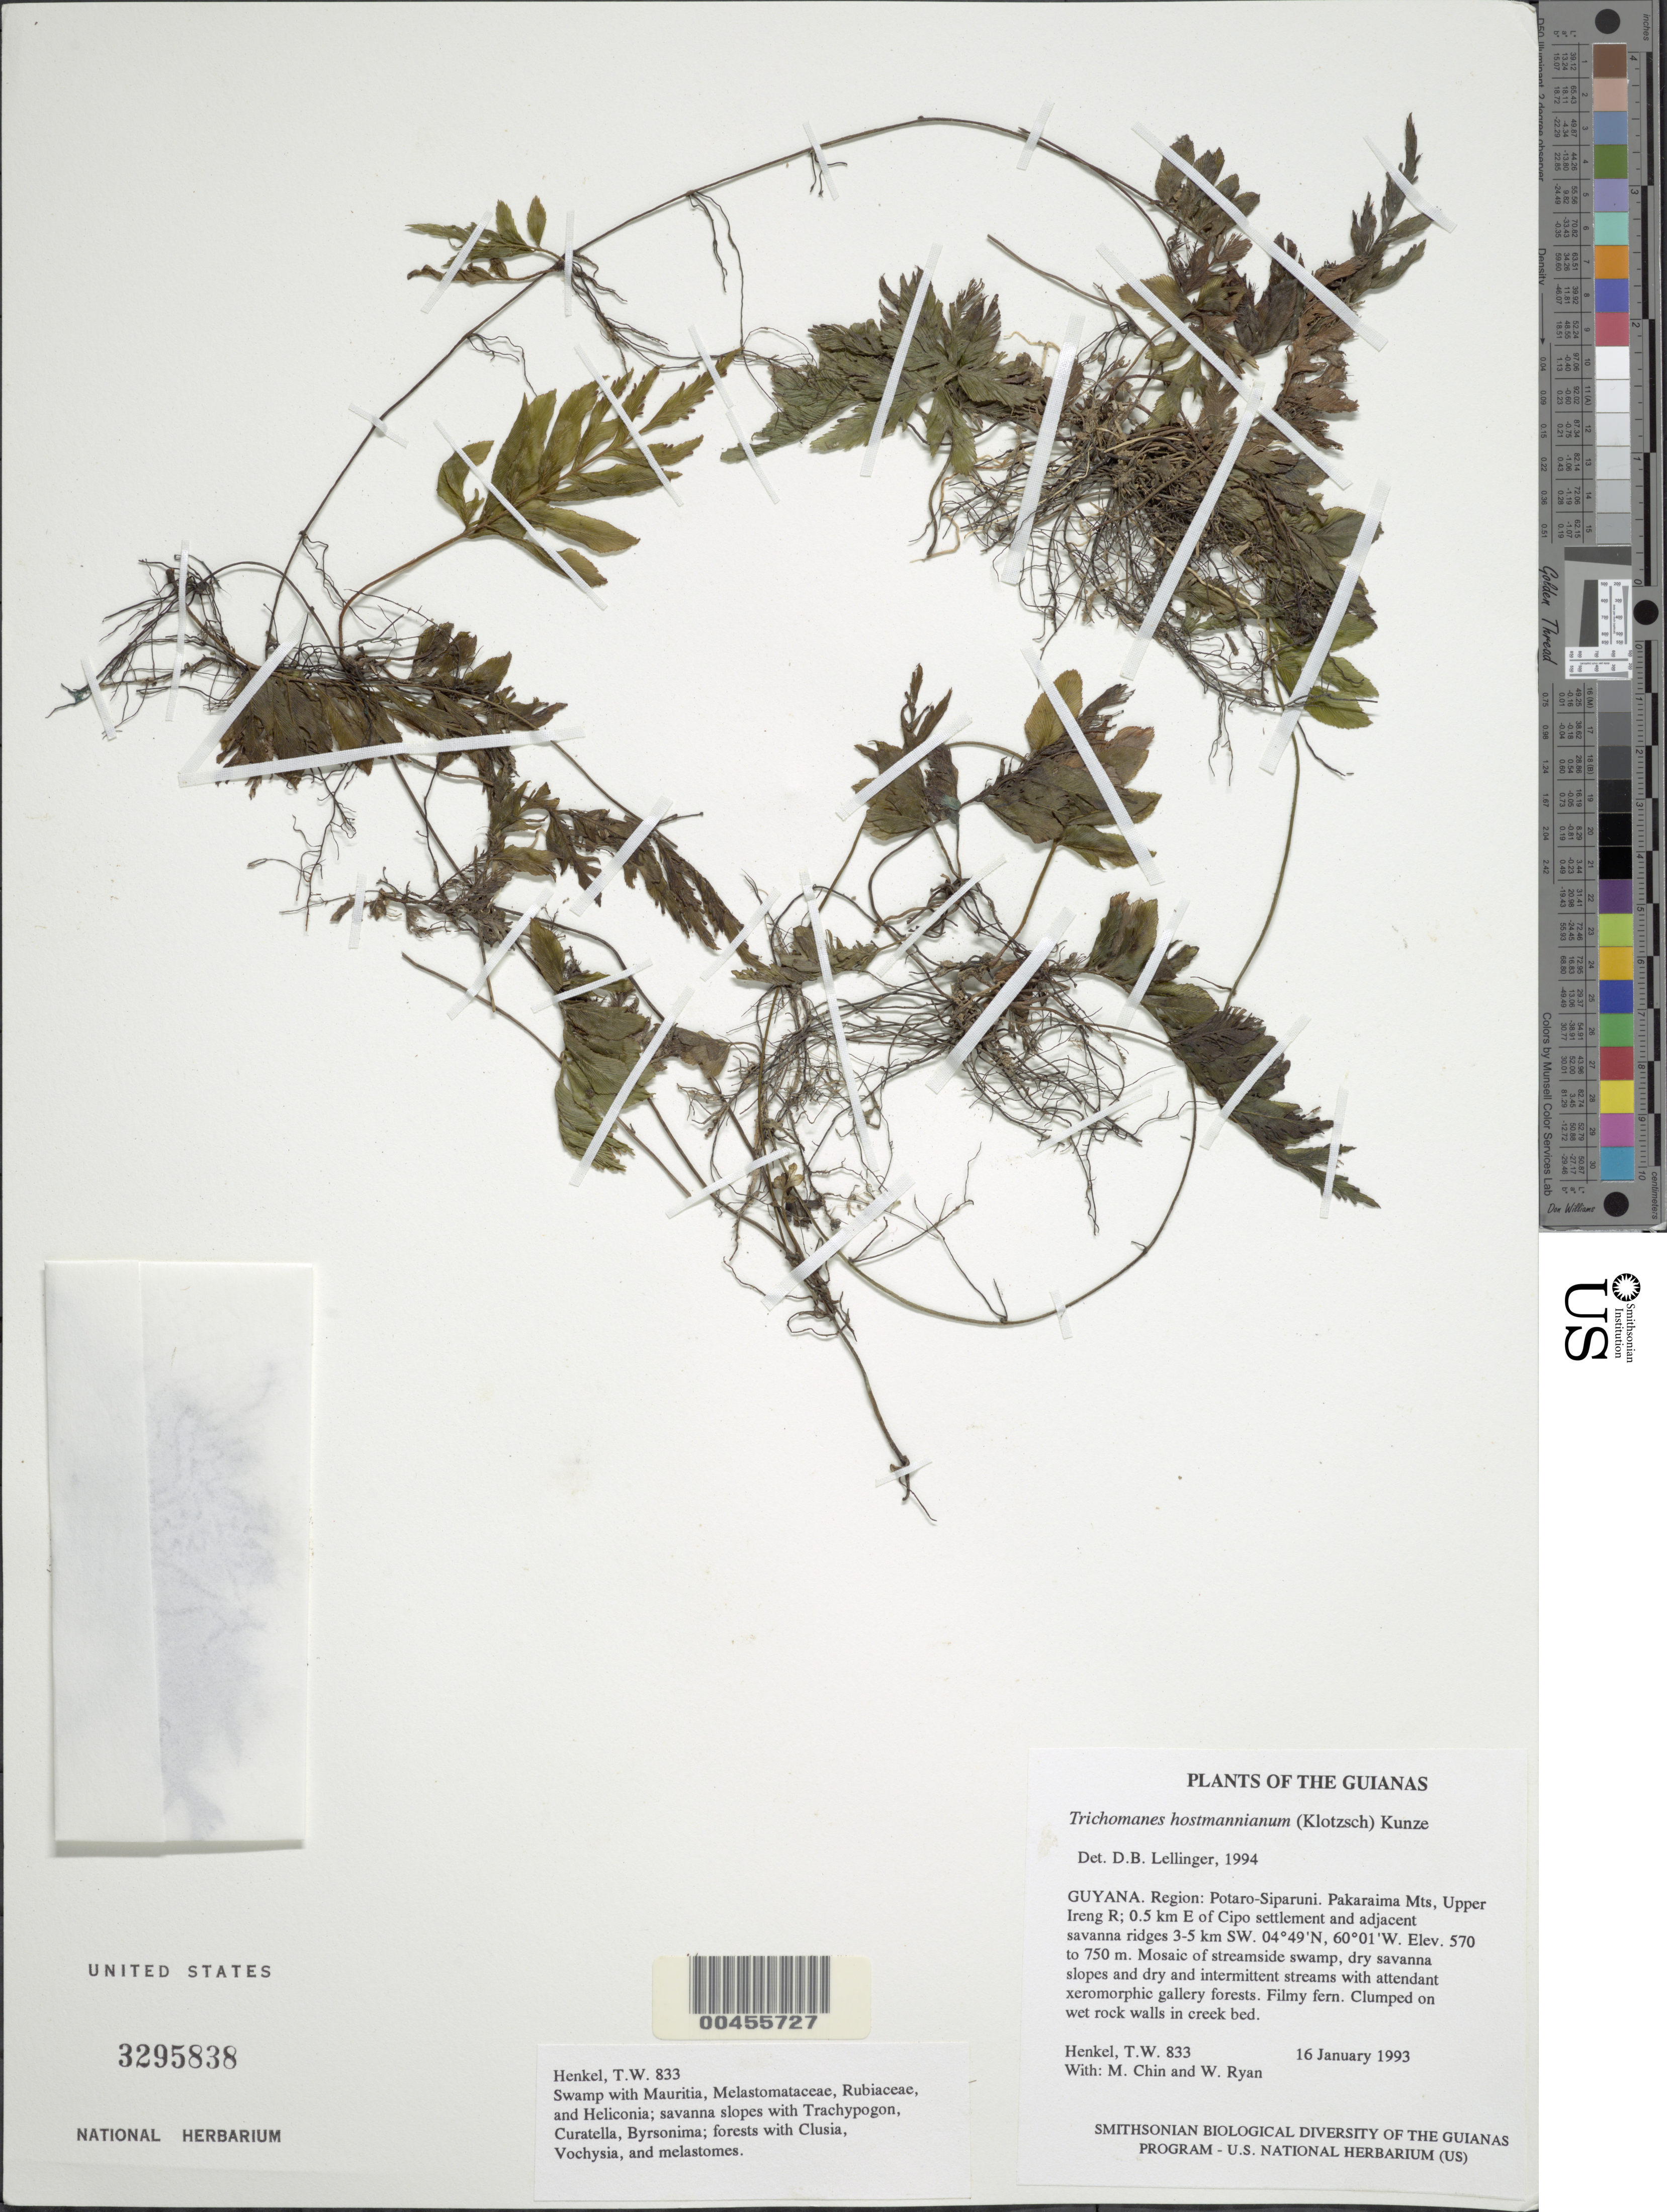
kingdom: Plantae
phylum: Tracheophyta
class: Polypodiopsida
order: Hymenophyllales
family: Hymenophyllaceae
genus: Trichomanes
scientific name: Trichomanes hostmannianum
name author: (Klotzsch) Kunze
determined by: Lellinger, David B., (BOT), Smithsonian Institution - National Museum of Natural History (UNITED STATES)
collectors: T. Henkel, M. Chin & W. Ryan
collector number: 833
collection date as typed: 16 January 1993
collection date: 1993-01-16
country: Guyana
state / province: Potaro-Siparuni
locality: Pakaraima Mts, Upper Ireng R; 0.5 km E of Cipo settlement and adjacent savanna ridges 3-5 km SW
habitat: Mosaic of streamside swamp, dry savanna slopes and dry and intermittent streams with attendant xeromorphic gallery forests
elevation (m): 570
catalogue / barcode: US 3295838